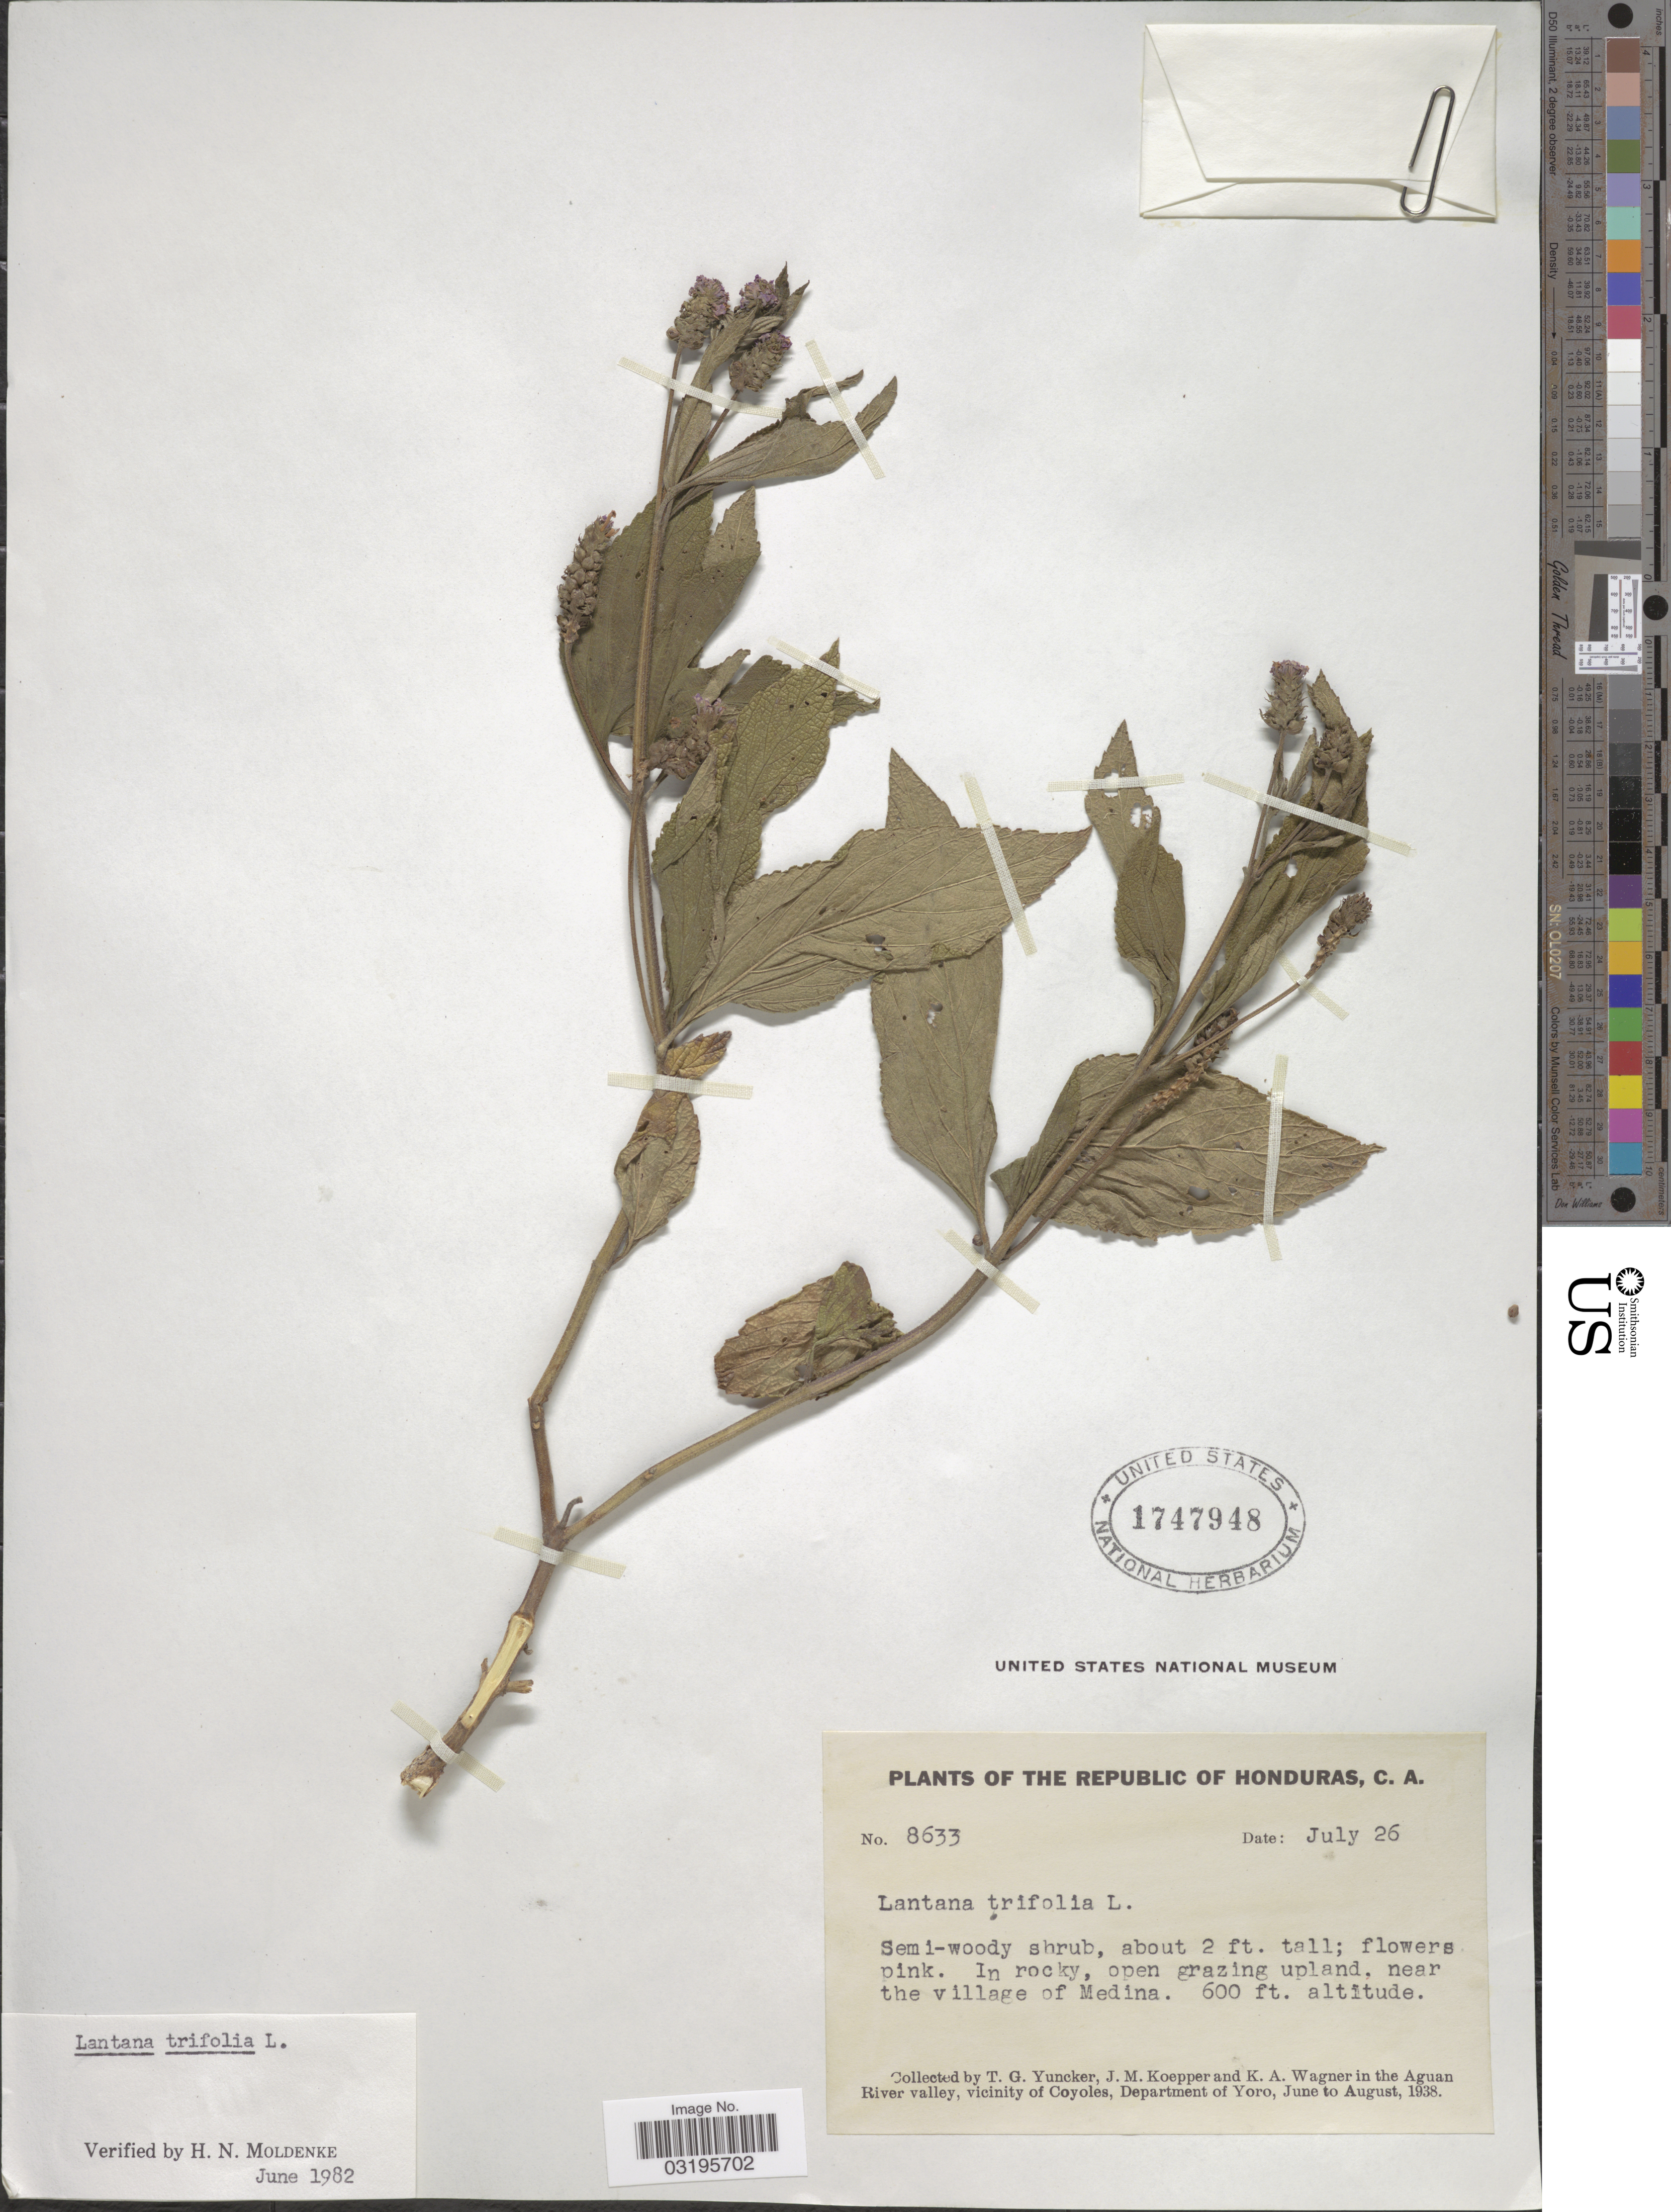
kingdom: Plantae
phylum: Tracheophyta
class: Magnoliopsida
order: Lamiales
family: Verbenaceae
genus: Lantana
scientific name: Lantana trifolia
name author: L.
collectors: T. G. Yuncker, J. M. Koepper & K. A. Wagner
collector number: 8633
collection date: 1938-07-26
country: Honduras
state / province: Yoro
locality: Near the village of Medina. In the Aguan River valley, vicinity of Coyoles, Department of Yoro.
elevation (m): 183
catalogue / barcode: US 1747948